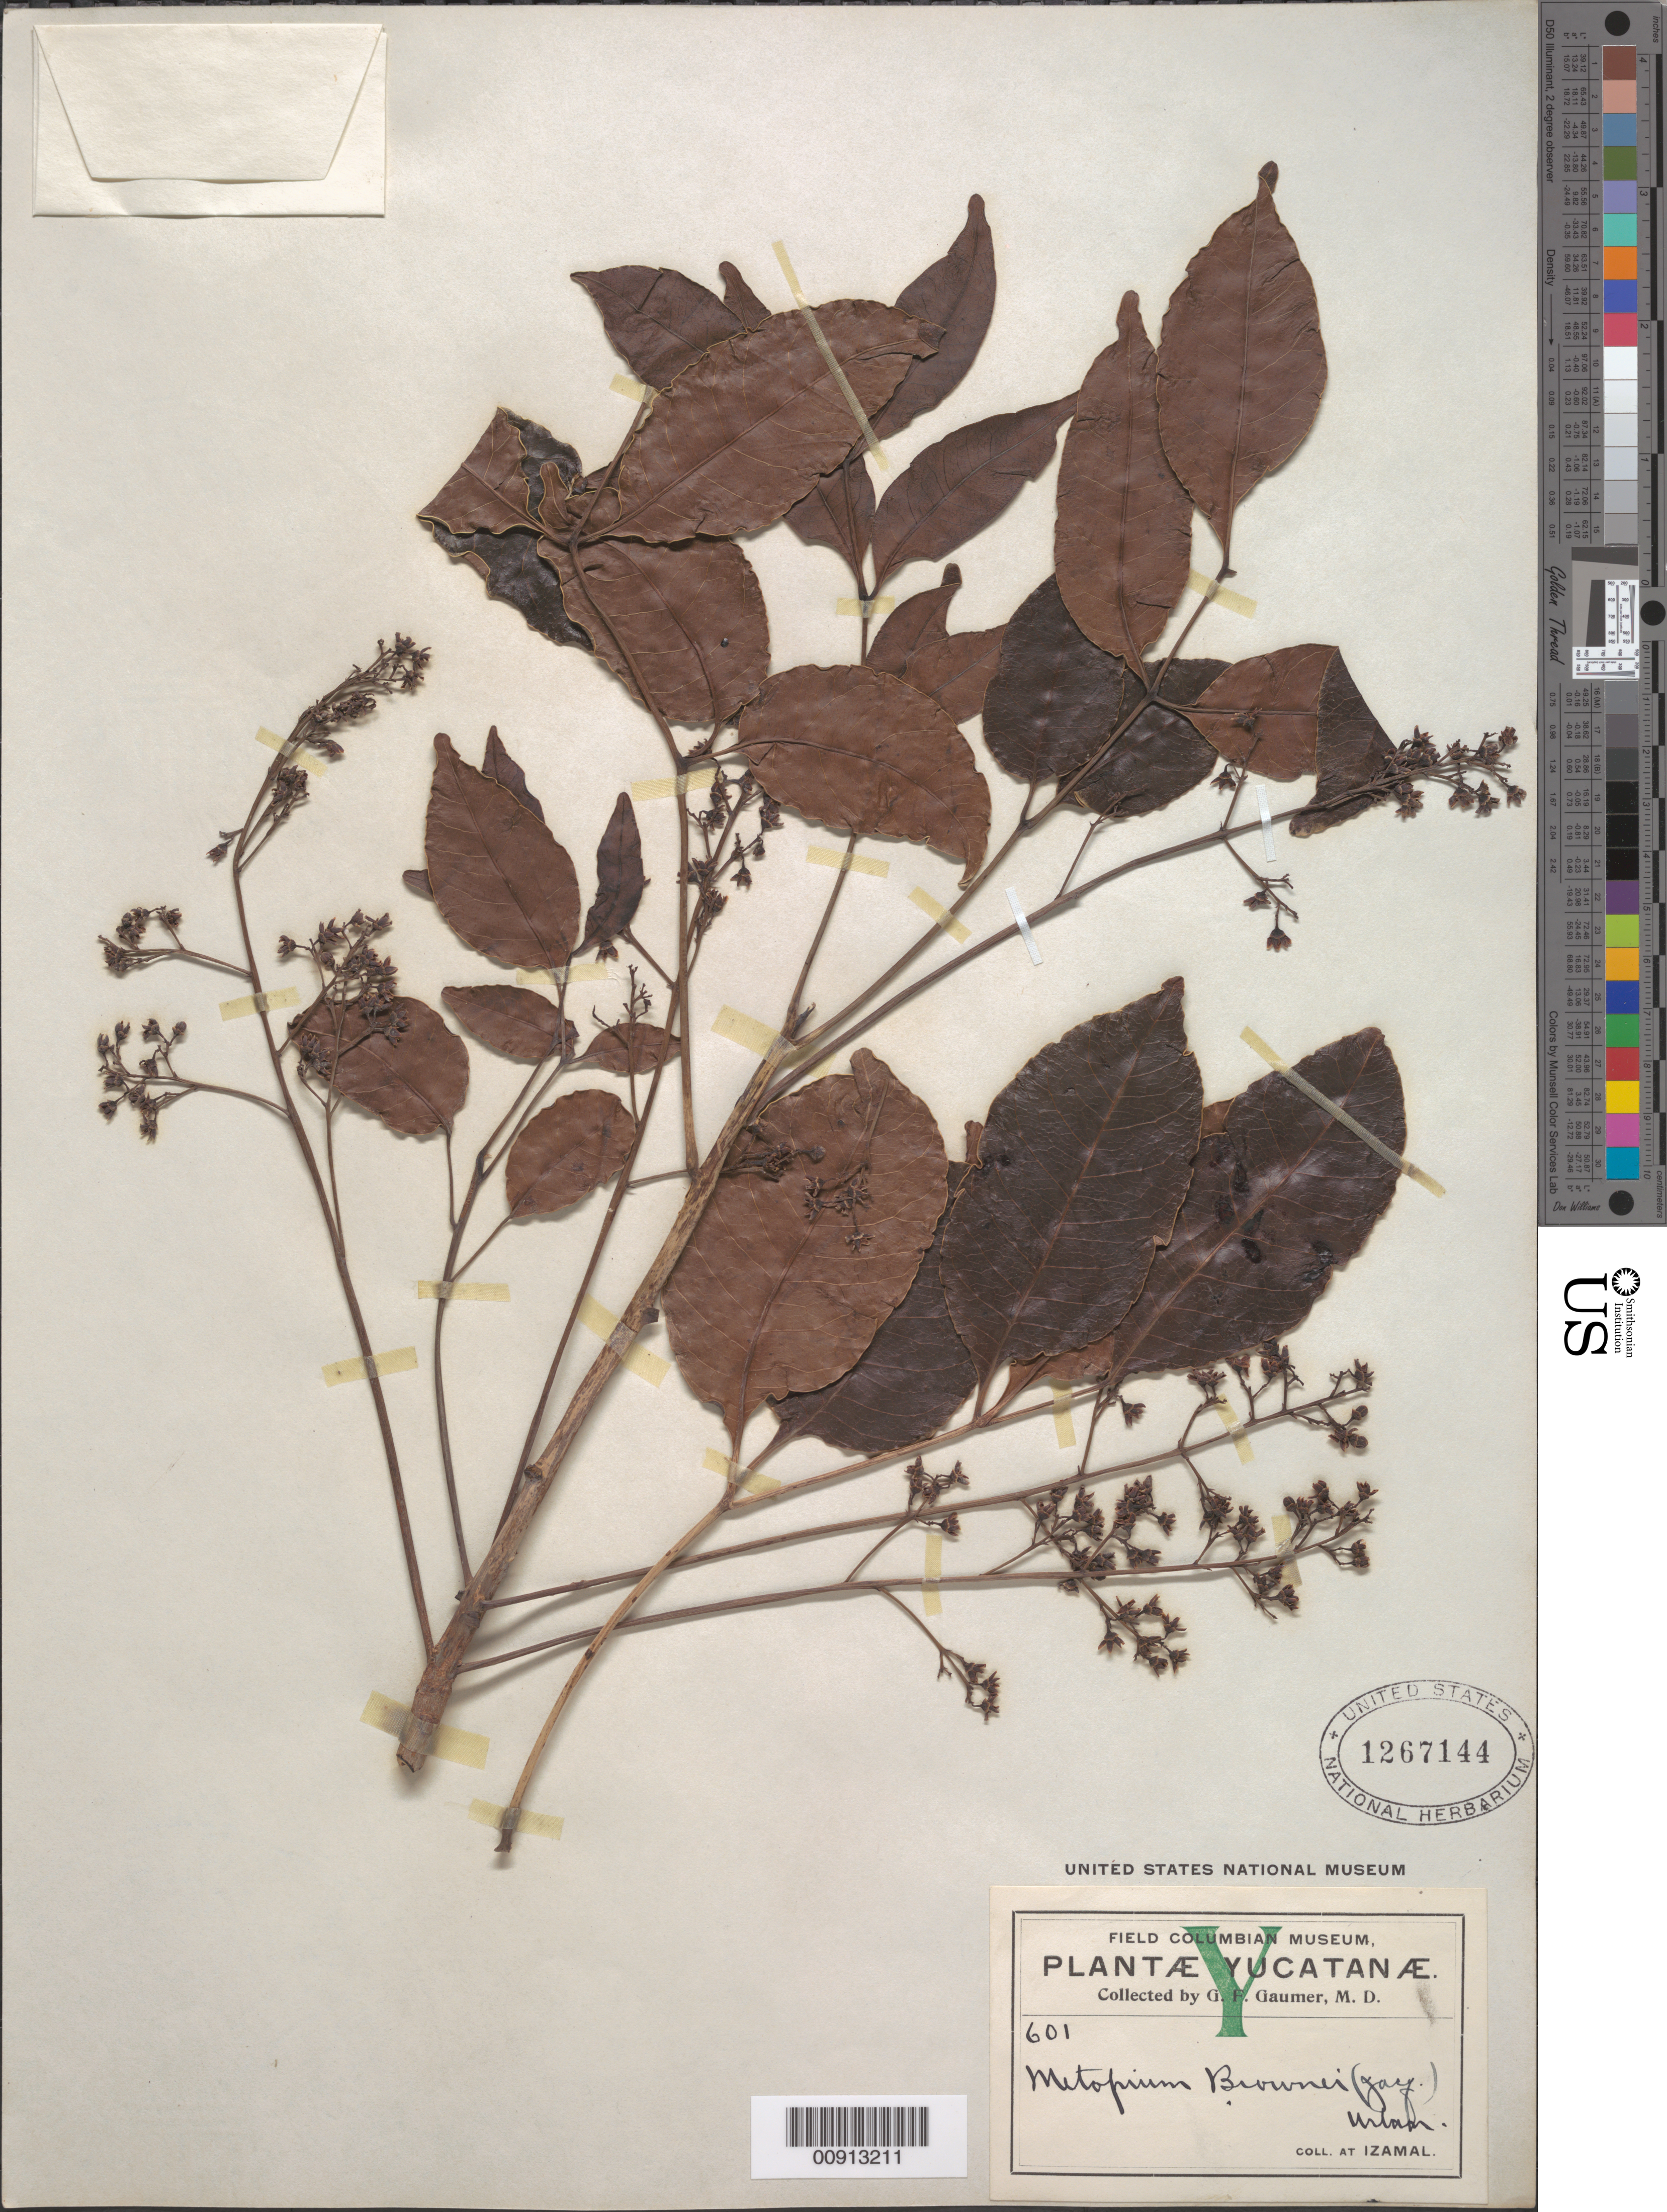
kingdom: Plantae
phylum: Tracheophyta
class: Magnoliopsida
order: Sapindales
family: Anacardiaceae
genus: Metopium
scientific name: Metopium brownei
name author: (Jacq.) Urb.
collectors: G. F. Gaumer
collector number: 601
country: Mexico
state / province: Yucatán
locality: Izamal.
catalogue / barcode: US 1267144